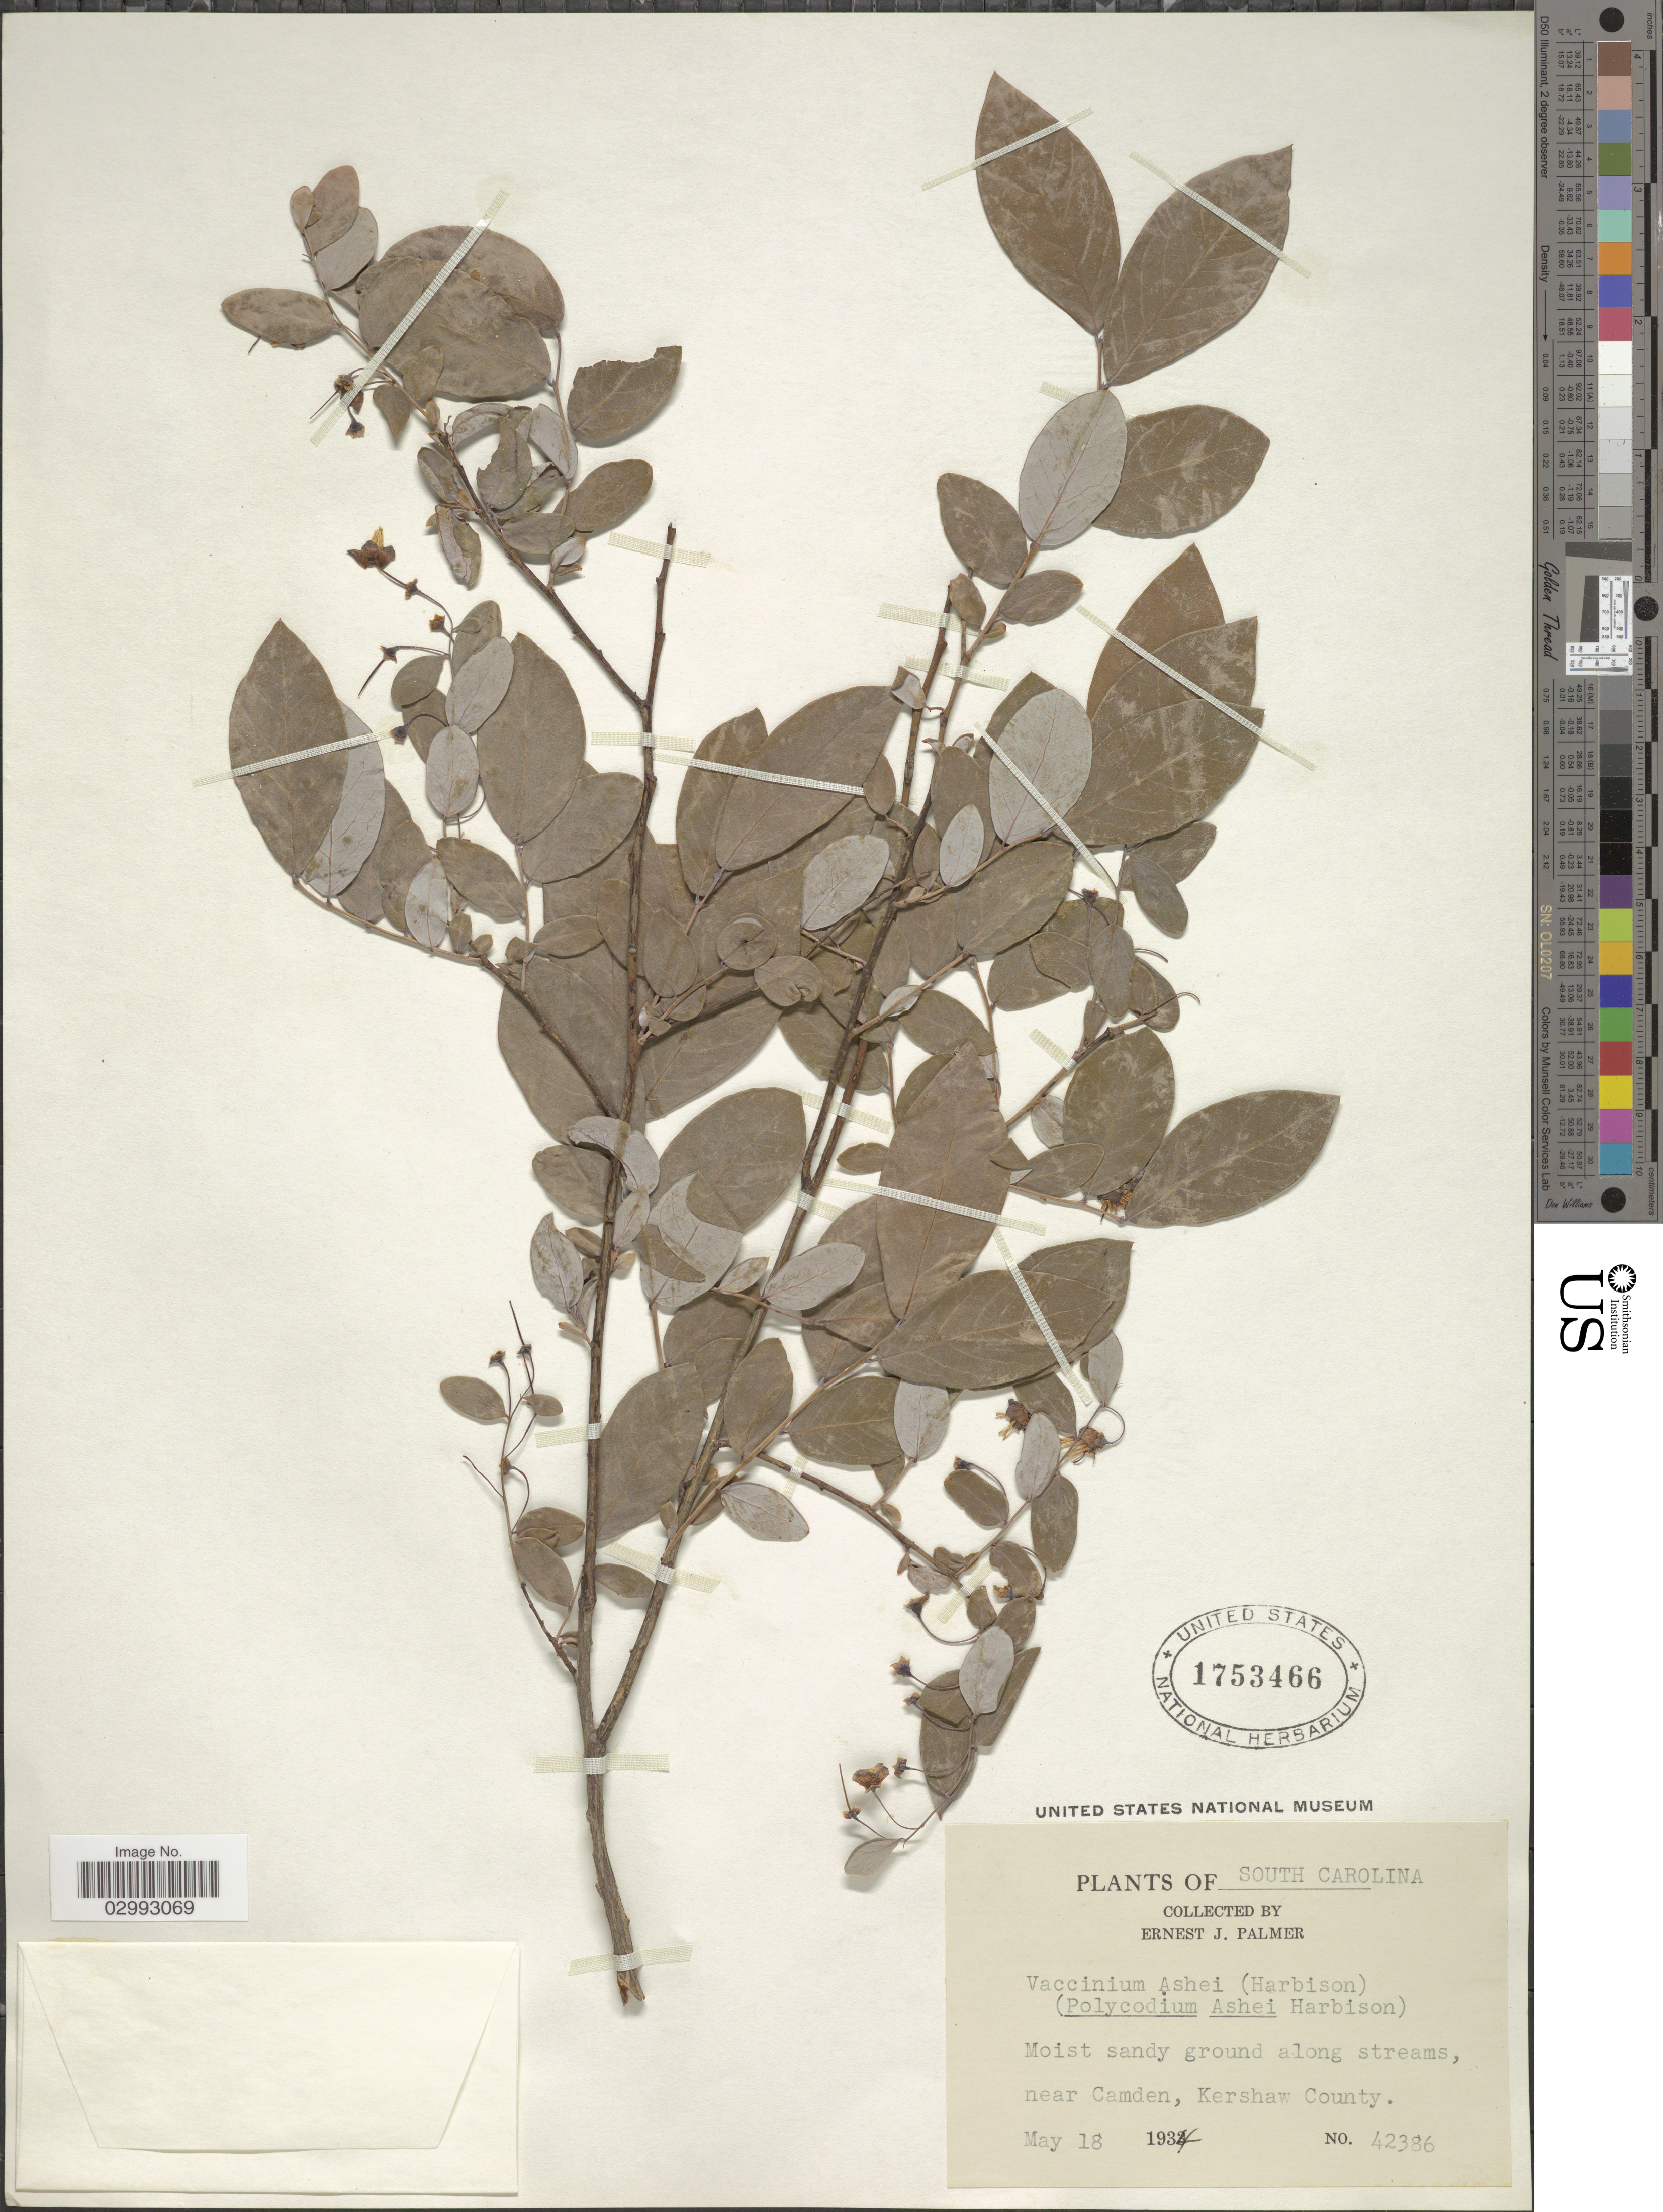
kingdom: Plantae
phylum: Tracheophyta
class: Magnoliopsida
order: Ericales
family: Ericaceae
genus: Polycodium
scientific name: Polycodium ashei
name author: Harb.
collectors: E. J. Palmer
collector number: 42386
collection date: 1934-05-18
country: United States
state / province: South Carolina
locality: Along streams, near Camden, Kershaw County.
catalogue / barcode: US 1753466